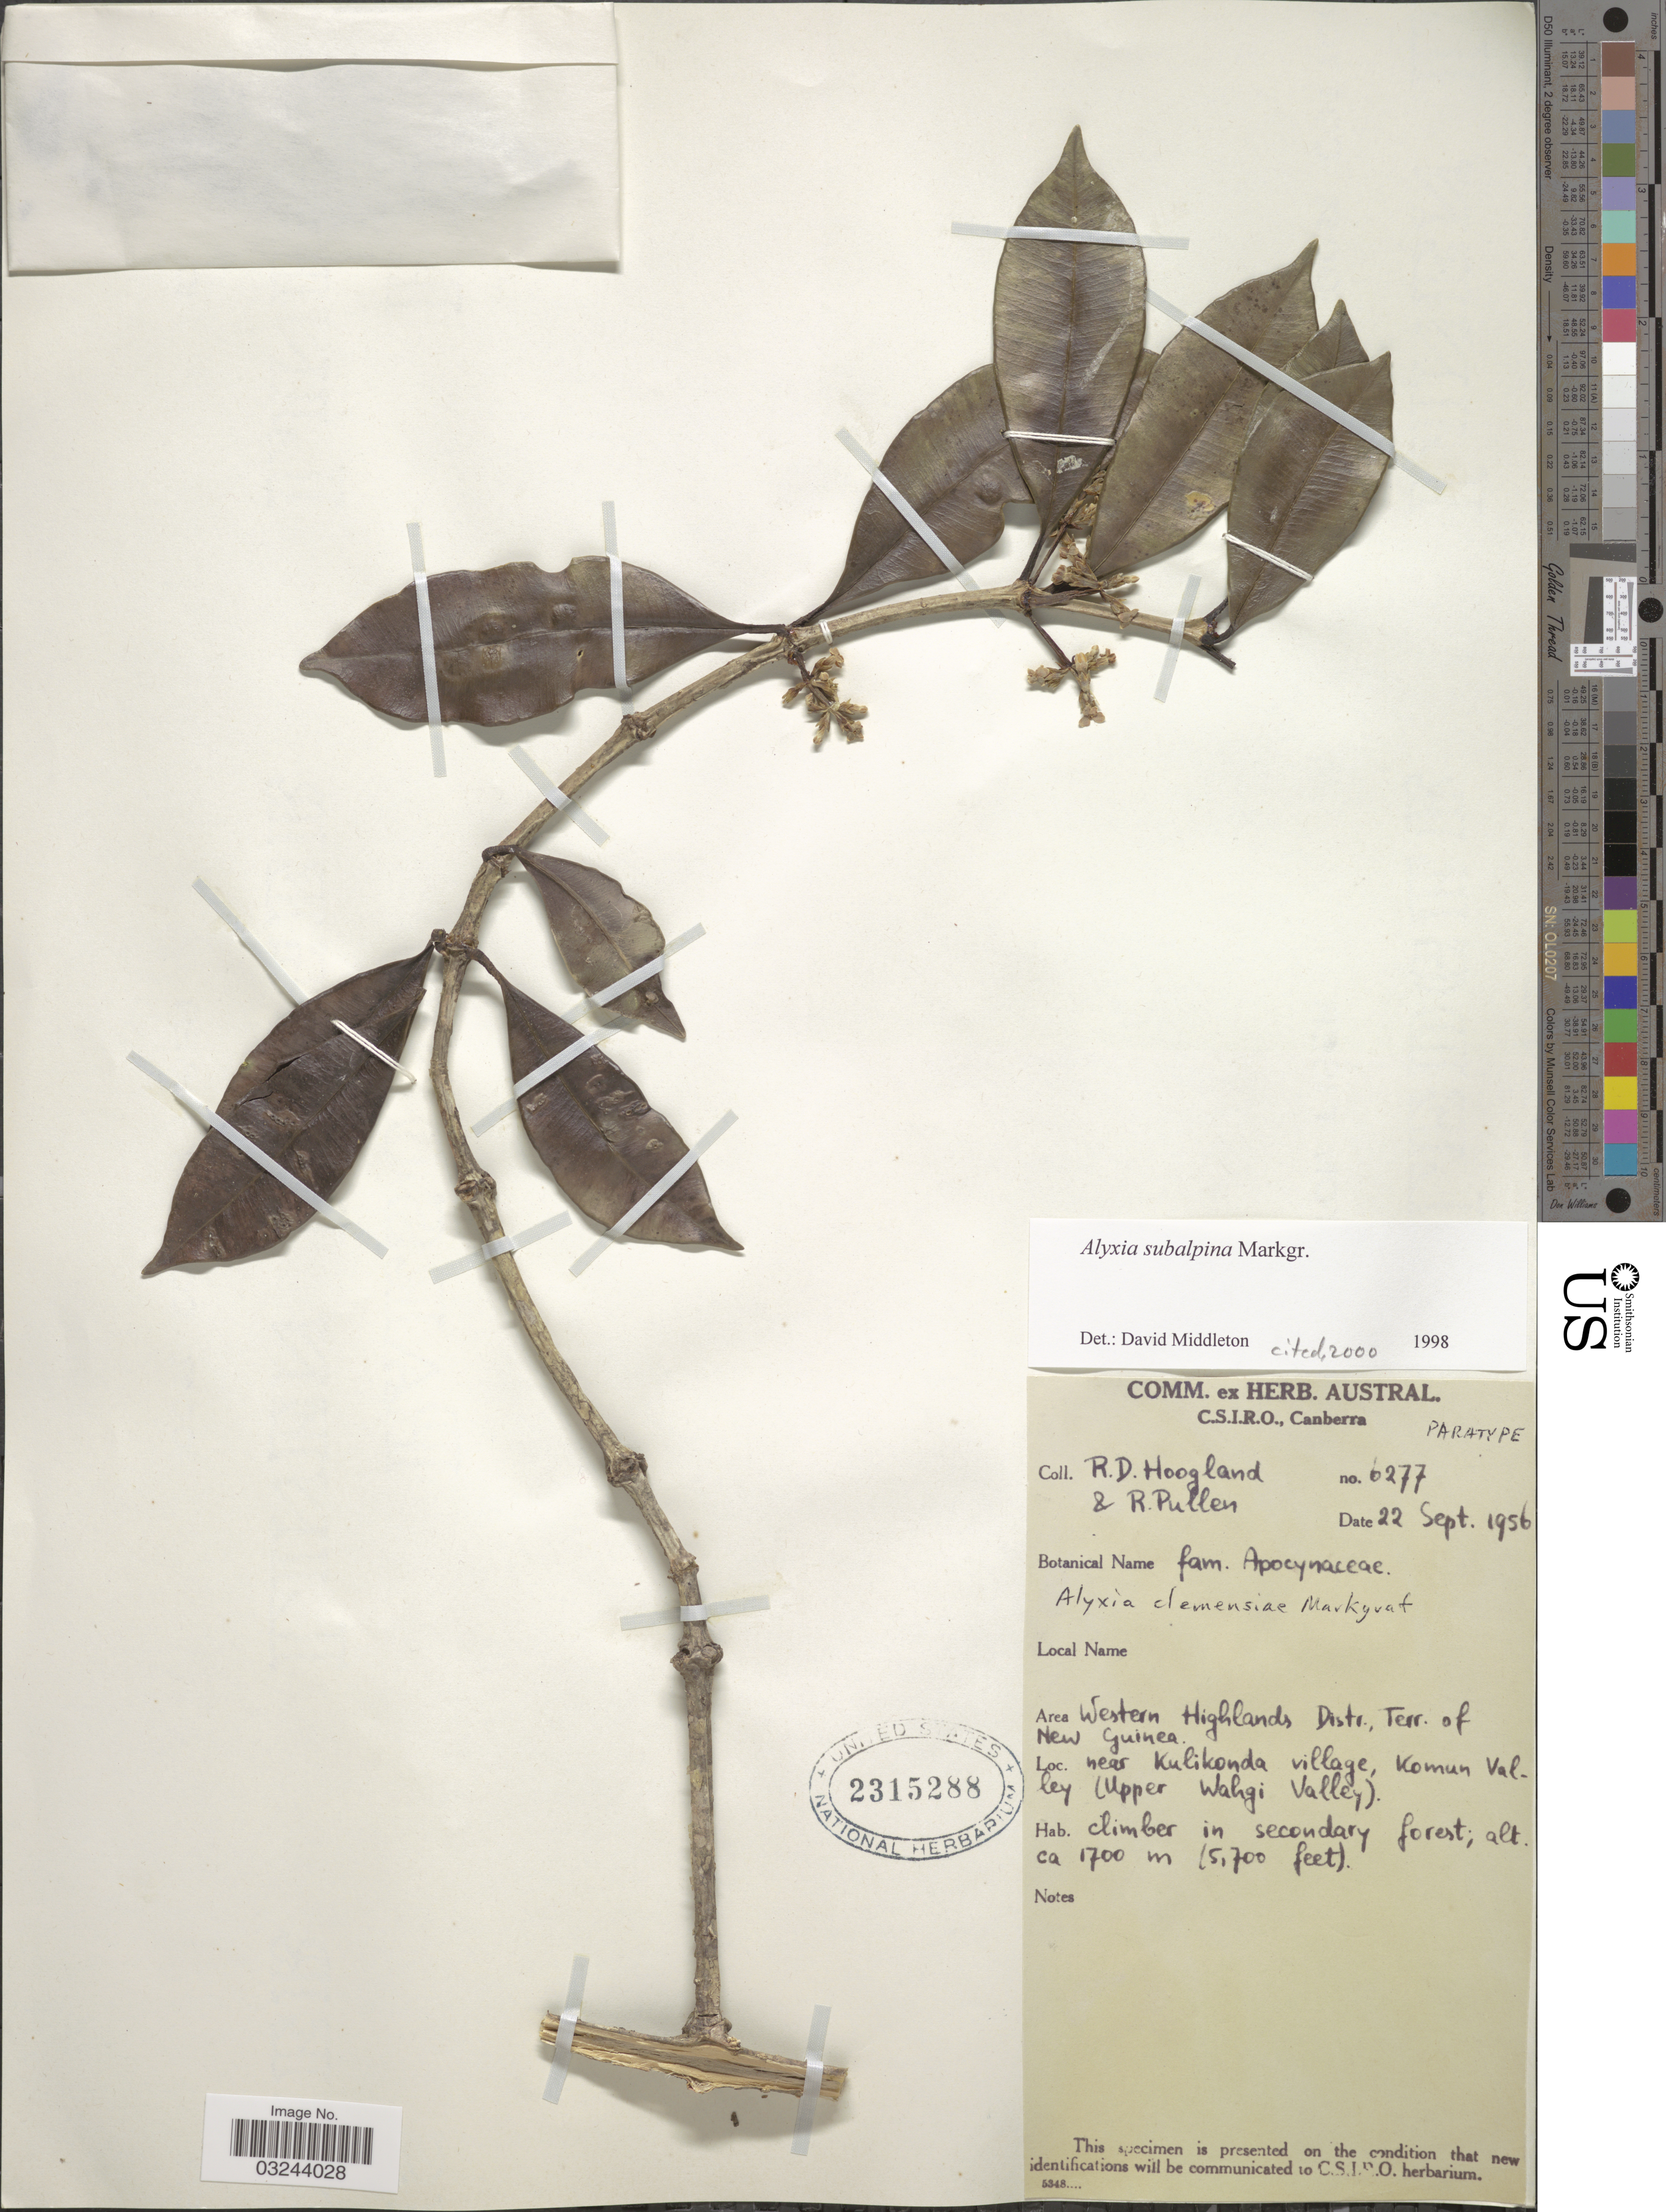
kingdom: Plantae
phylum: Tracheophyta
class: Magnoliopsida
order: Gentianales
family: Apocynaceae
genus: Alyxia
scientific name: Alyxia subalpina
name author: Markgr.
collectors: R. D. Hoogland & R. Pullen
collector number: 6277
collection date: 1956-09-22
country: Papua New Guinea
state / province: Western Highlands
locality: Distr., Terr. of New Guinea. Near Kulikonda village, Komun Valley (Upper Wahgi Valley).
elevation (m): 1700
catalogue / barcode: US 2315288